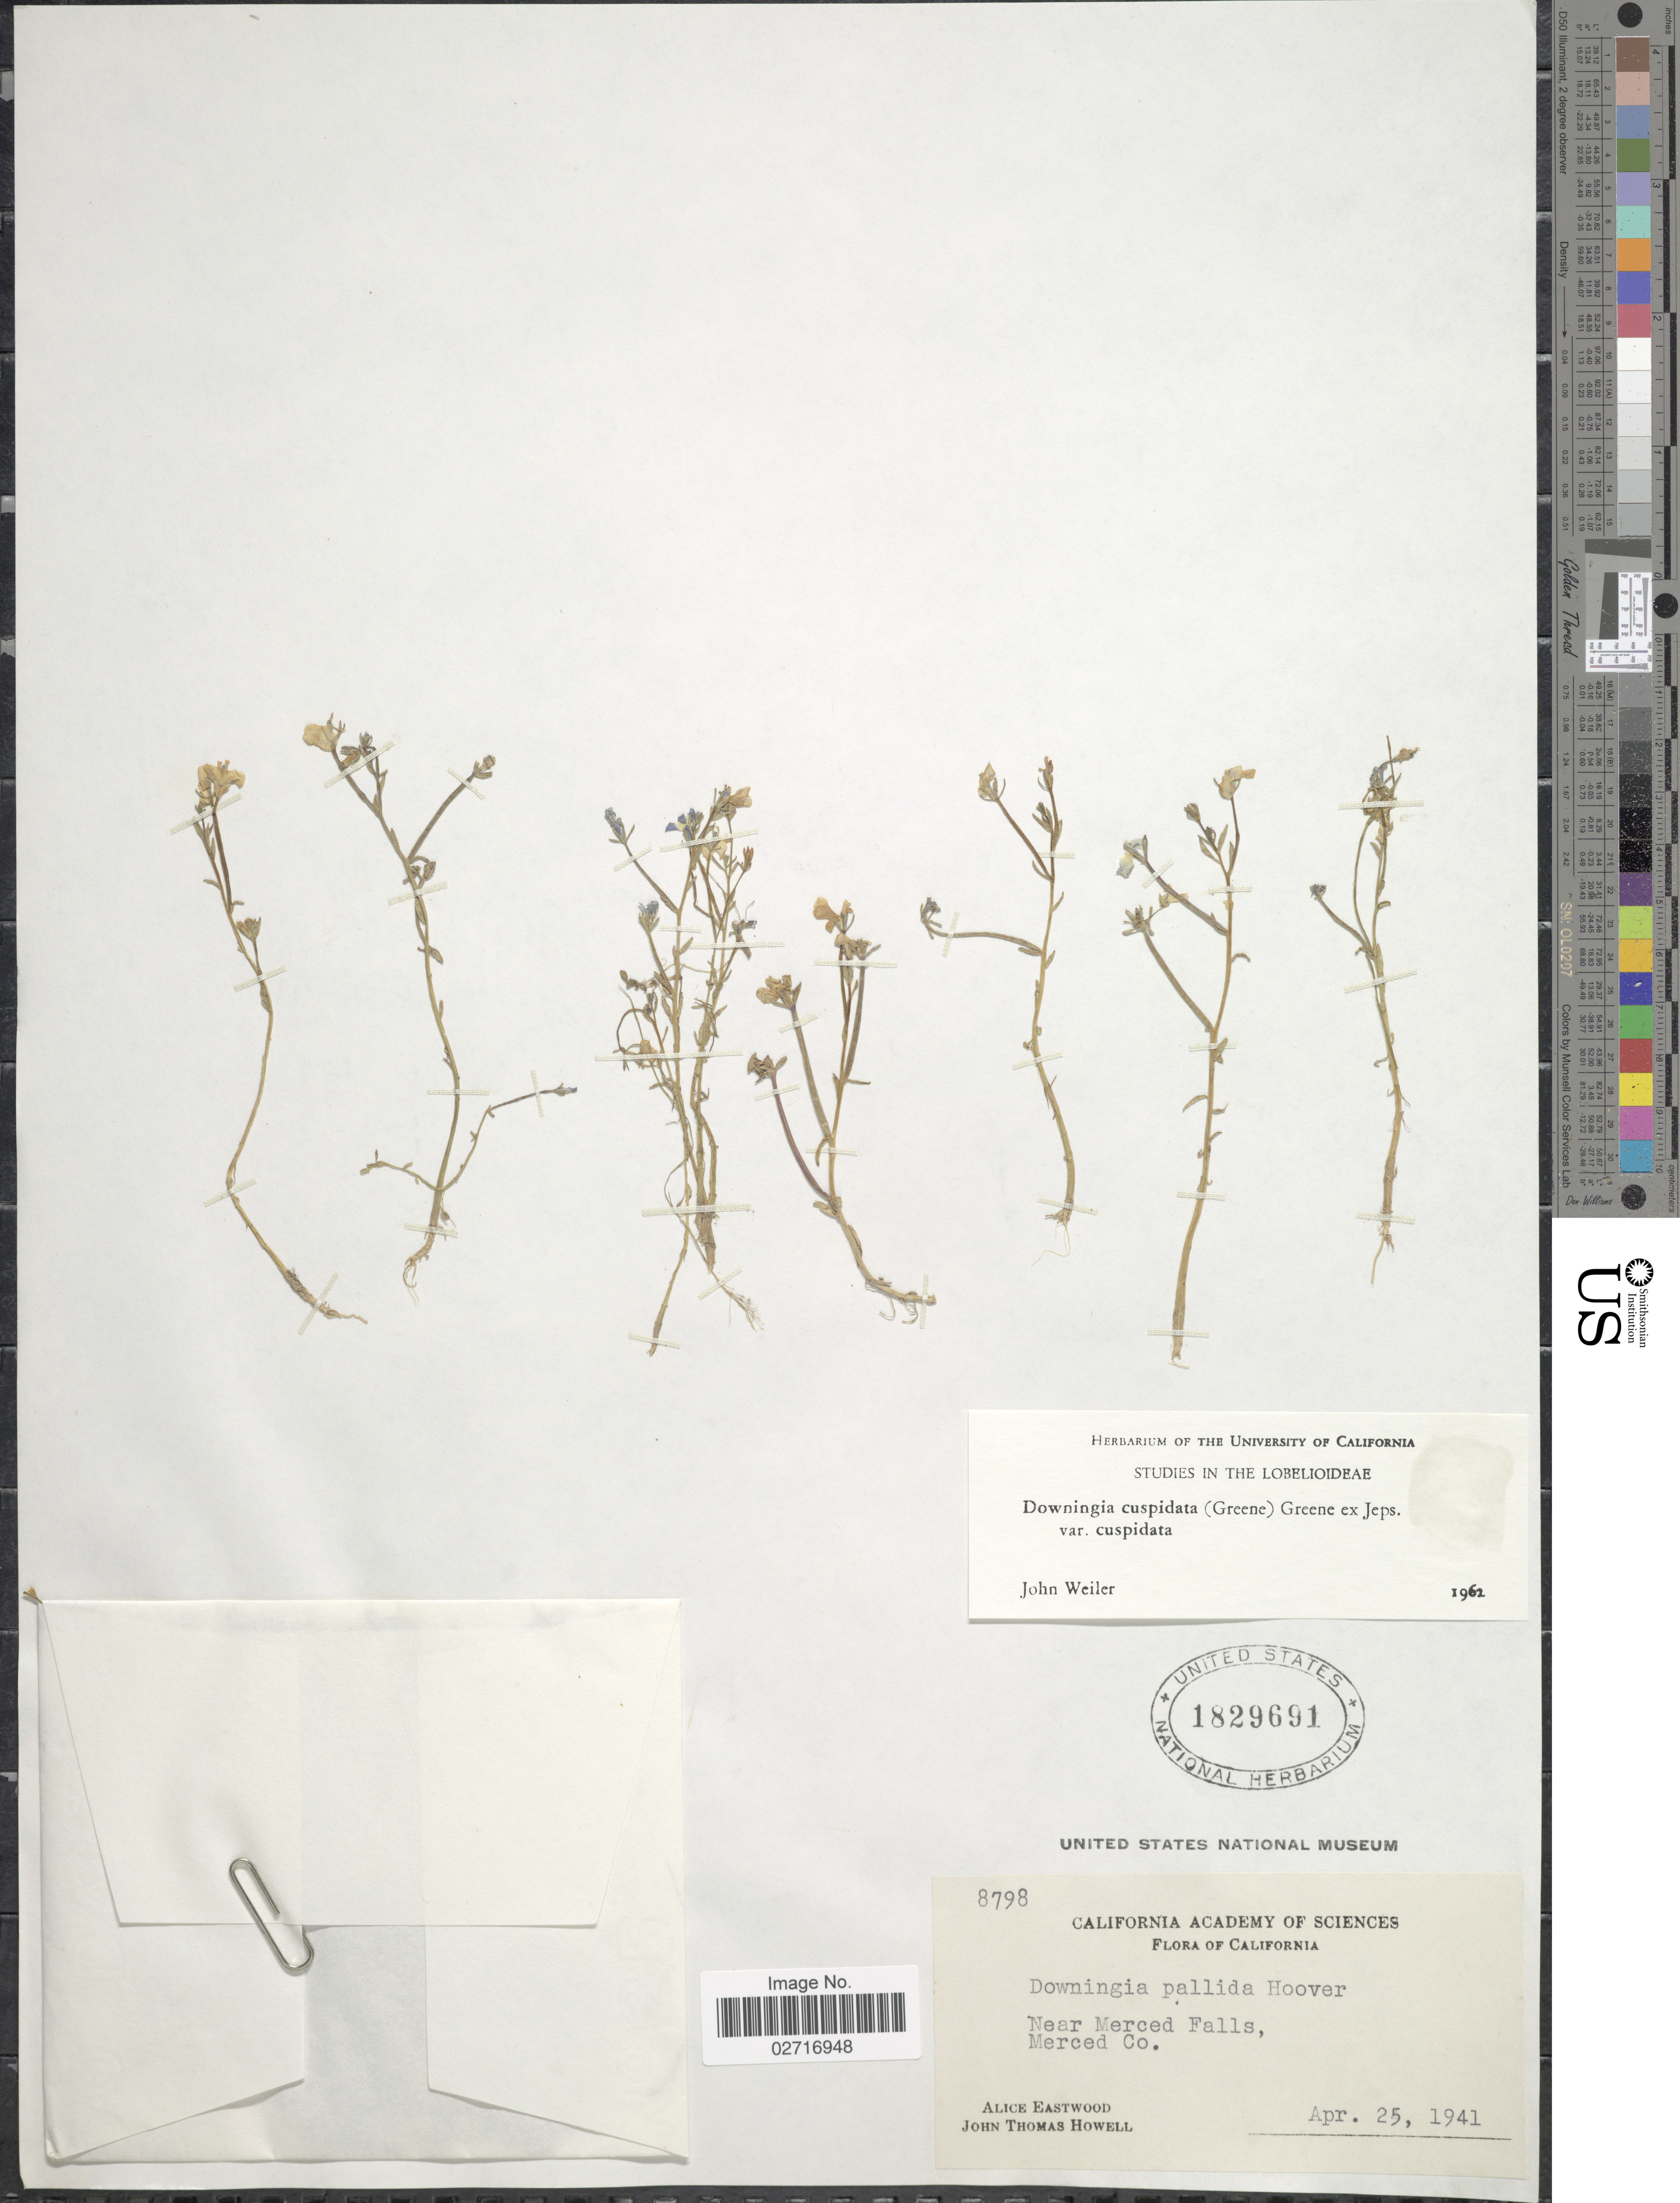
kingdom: Plantae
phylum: Tracheophyta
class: Magnoliopsida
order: Asterales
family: Campanulaceae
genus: Downingia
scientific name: Downingia cuspidata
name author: (Greene) Rattan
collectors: A. Eastwood & J. T. Howell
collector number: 8798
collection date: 1941-04-25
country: United States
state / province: California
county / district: Merced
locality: Near Merced Falls, Merced Co.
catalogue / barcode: US 1829691